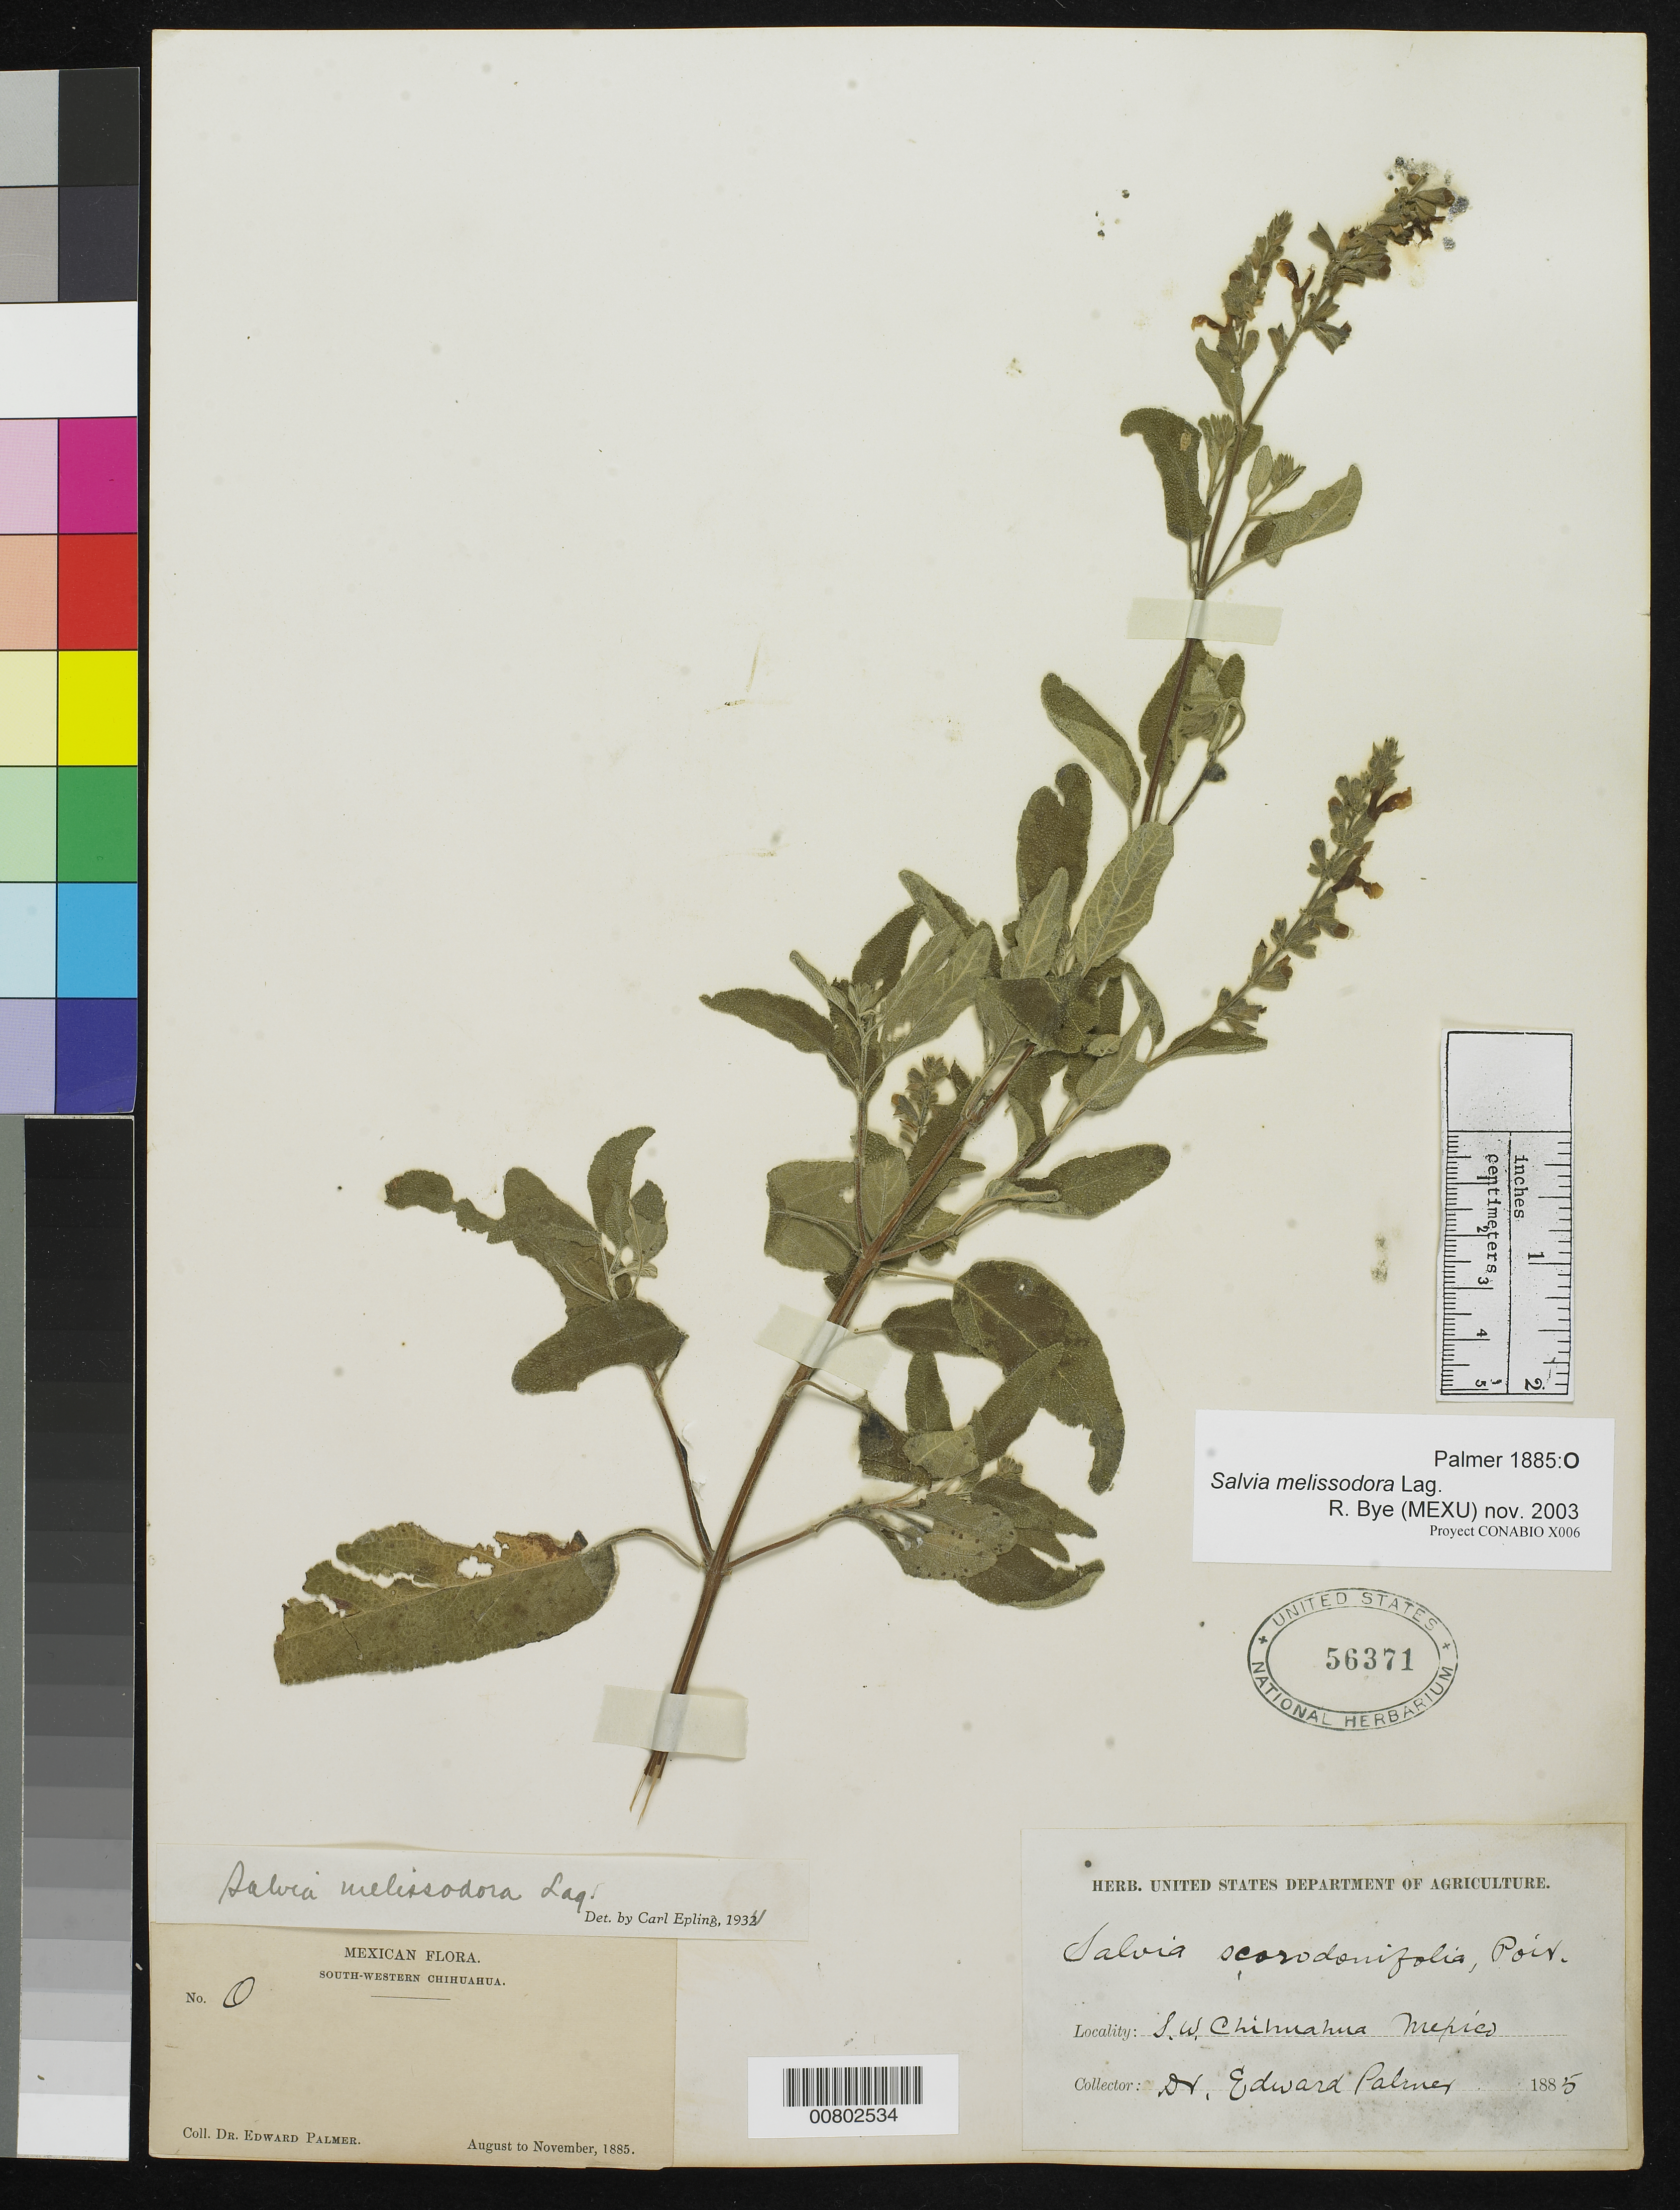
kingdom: Plantae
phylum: Tracheophyta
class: Magnoliopsida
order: Lamiales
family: Lamiaceae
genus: Salvia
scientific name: Salvia melissodora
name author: Lag.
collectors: E. Palmer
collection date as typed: Aug 1885 to -- Nov 1885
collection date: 1885-08/1885-11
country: Mexico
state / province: Chihuahua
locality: O SW Chihuahua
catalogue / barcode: US 56371